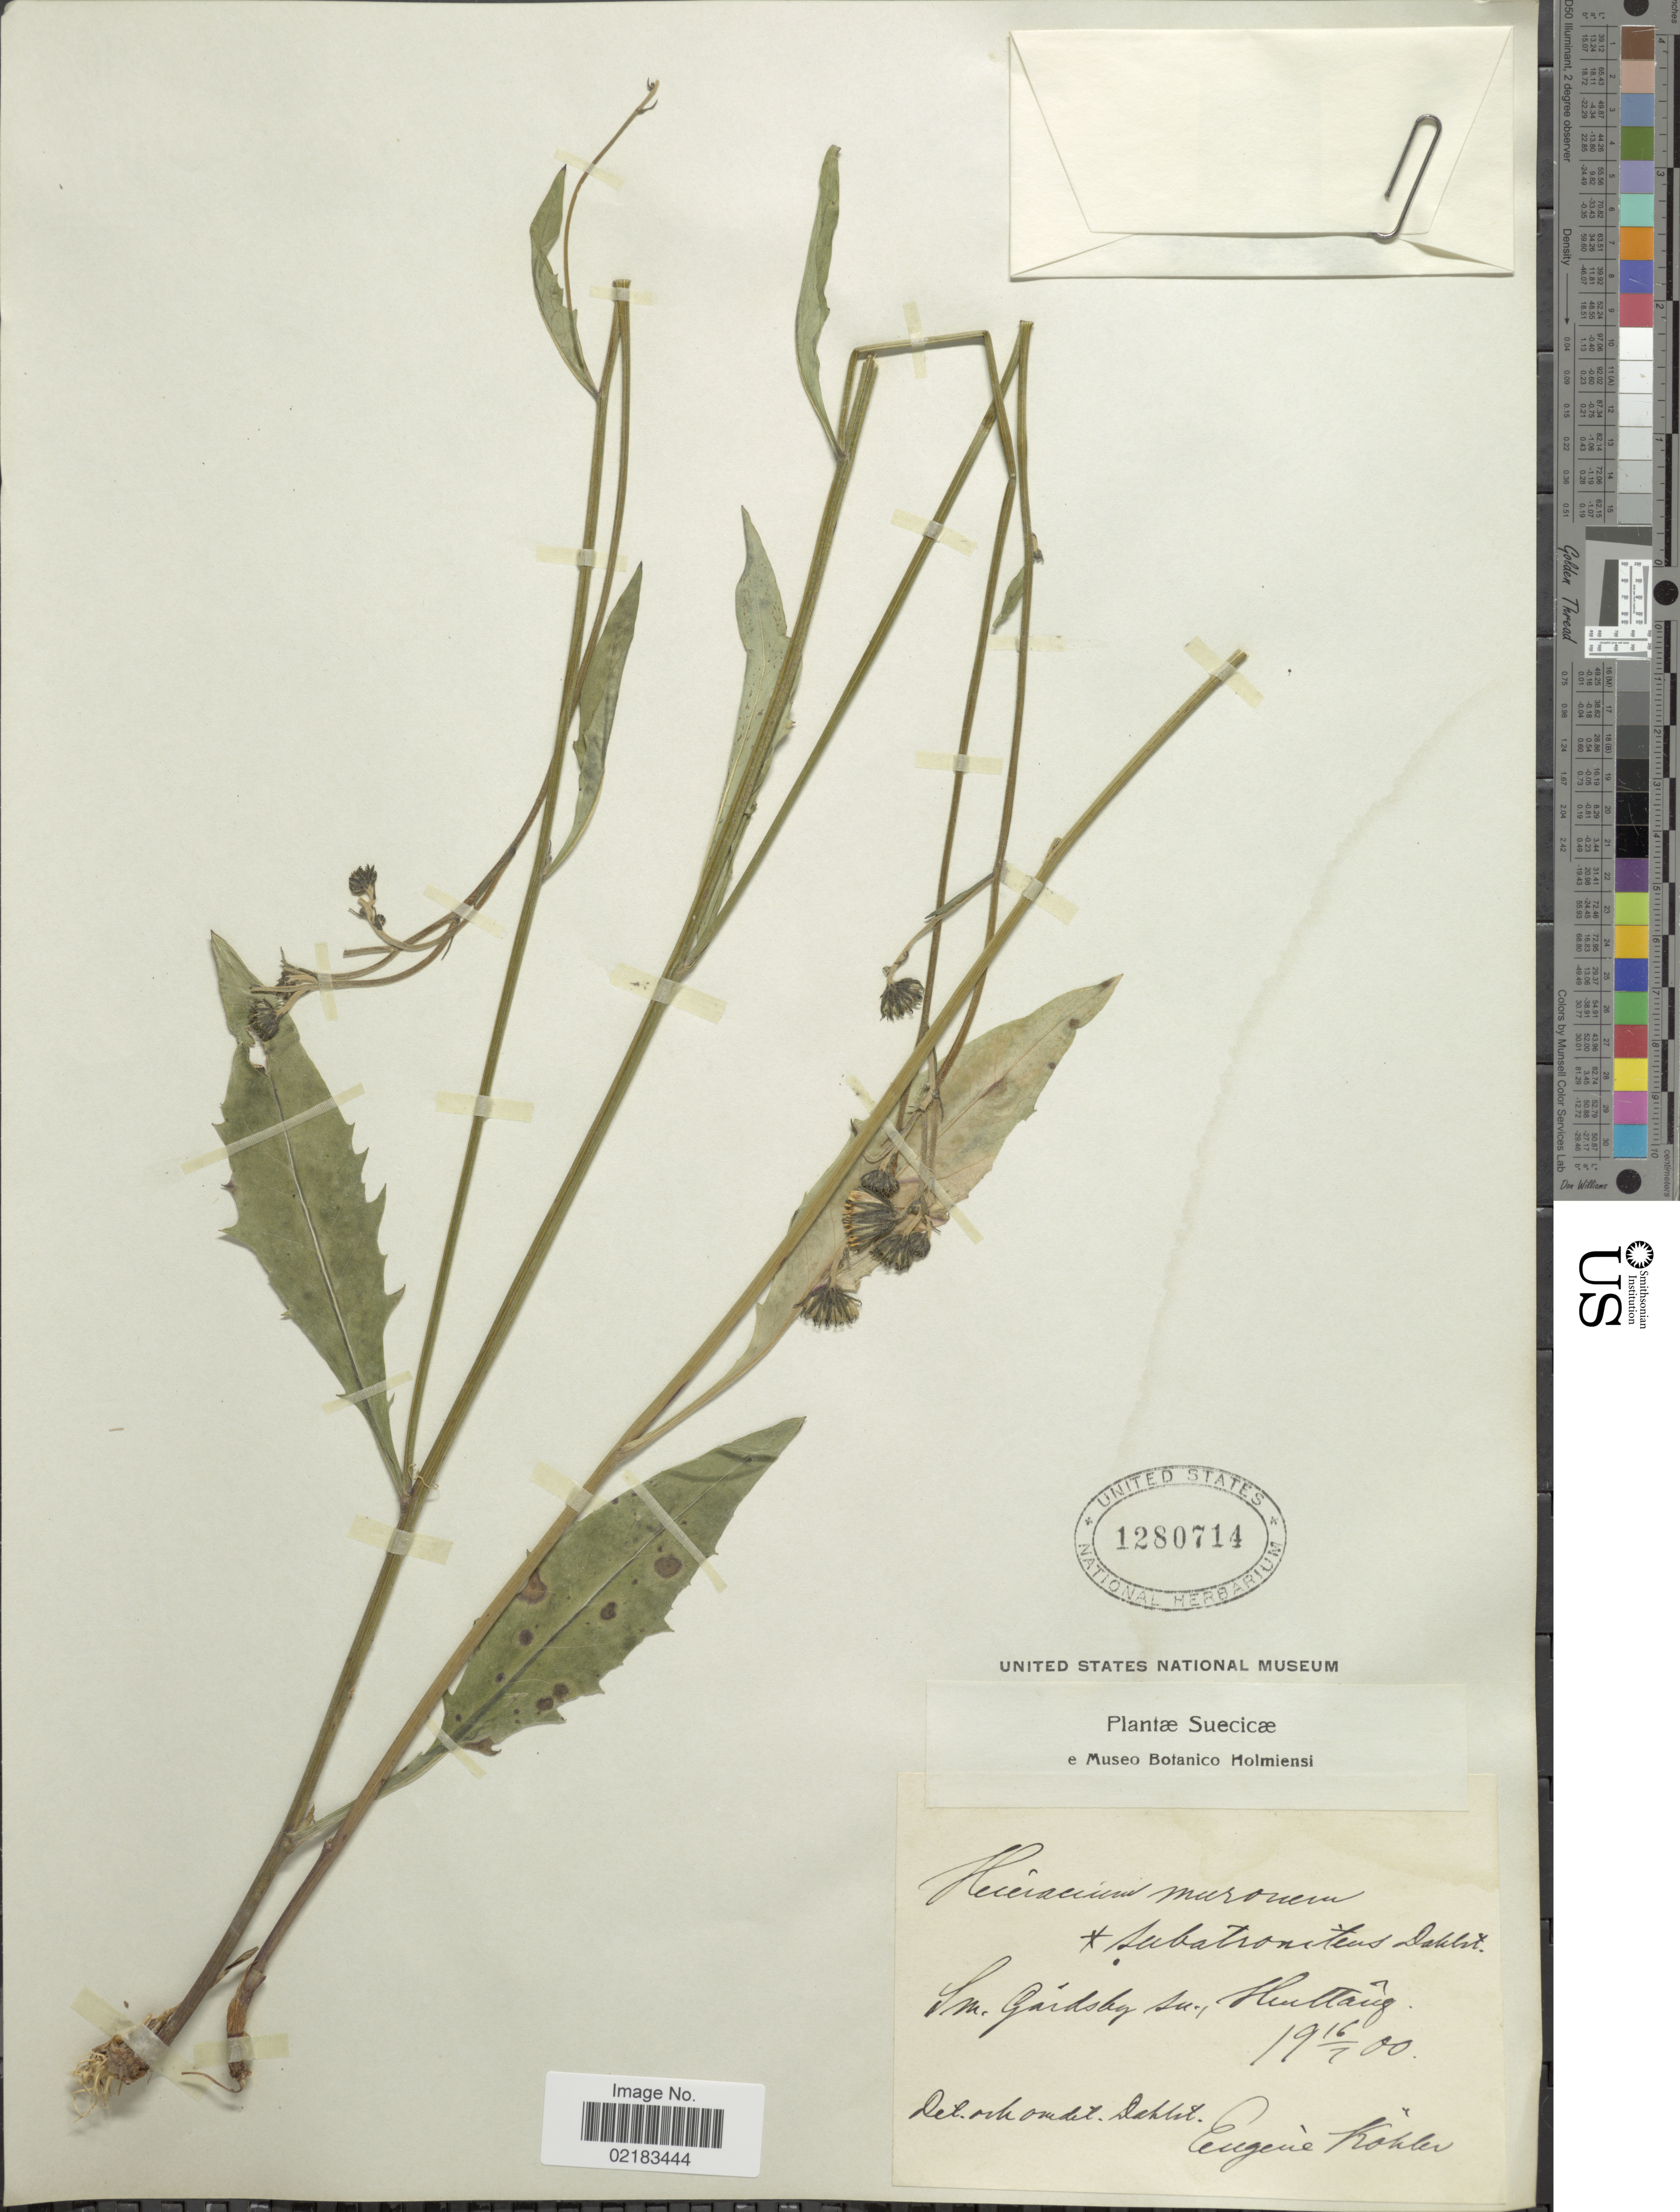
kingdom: Plantae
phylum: Tracheophyta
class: Magnoliopsida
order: Asterales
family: Asteraceae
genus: Hieracium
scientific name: Hieracium murorum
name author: L.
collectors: E. Kohler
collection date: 1900-07-16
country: Sweden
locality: Sm. Gardsby sn. Hulttaug [interpreted]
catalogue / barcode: US 1280714